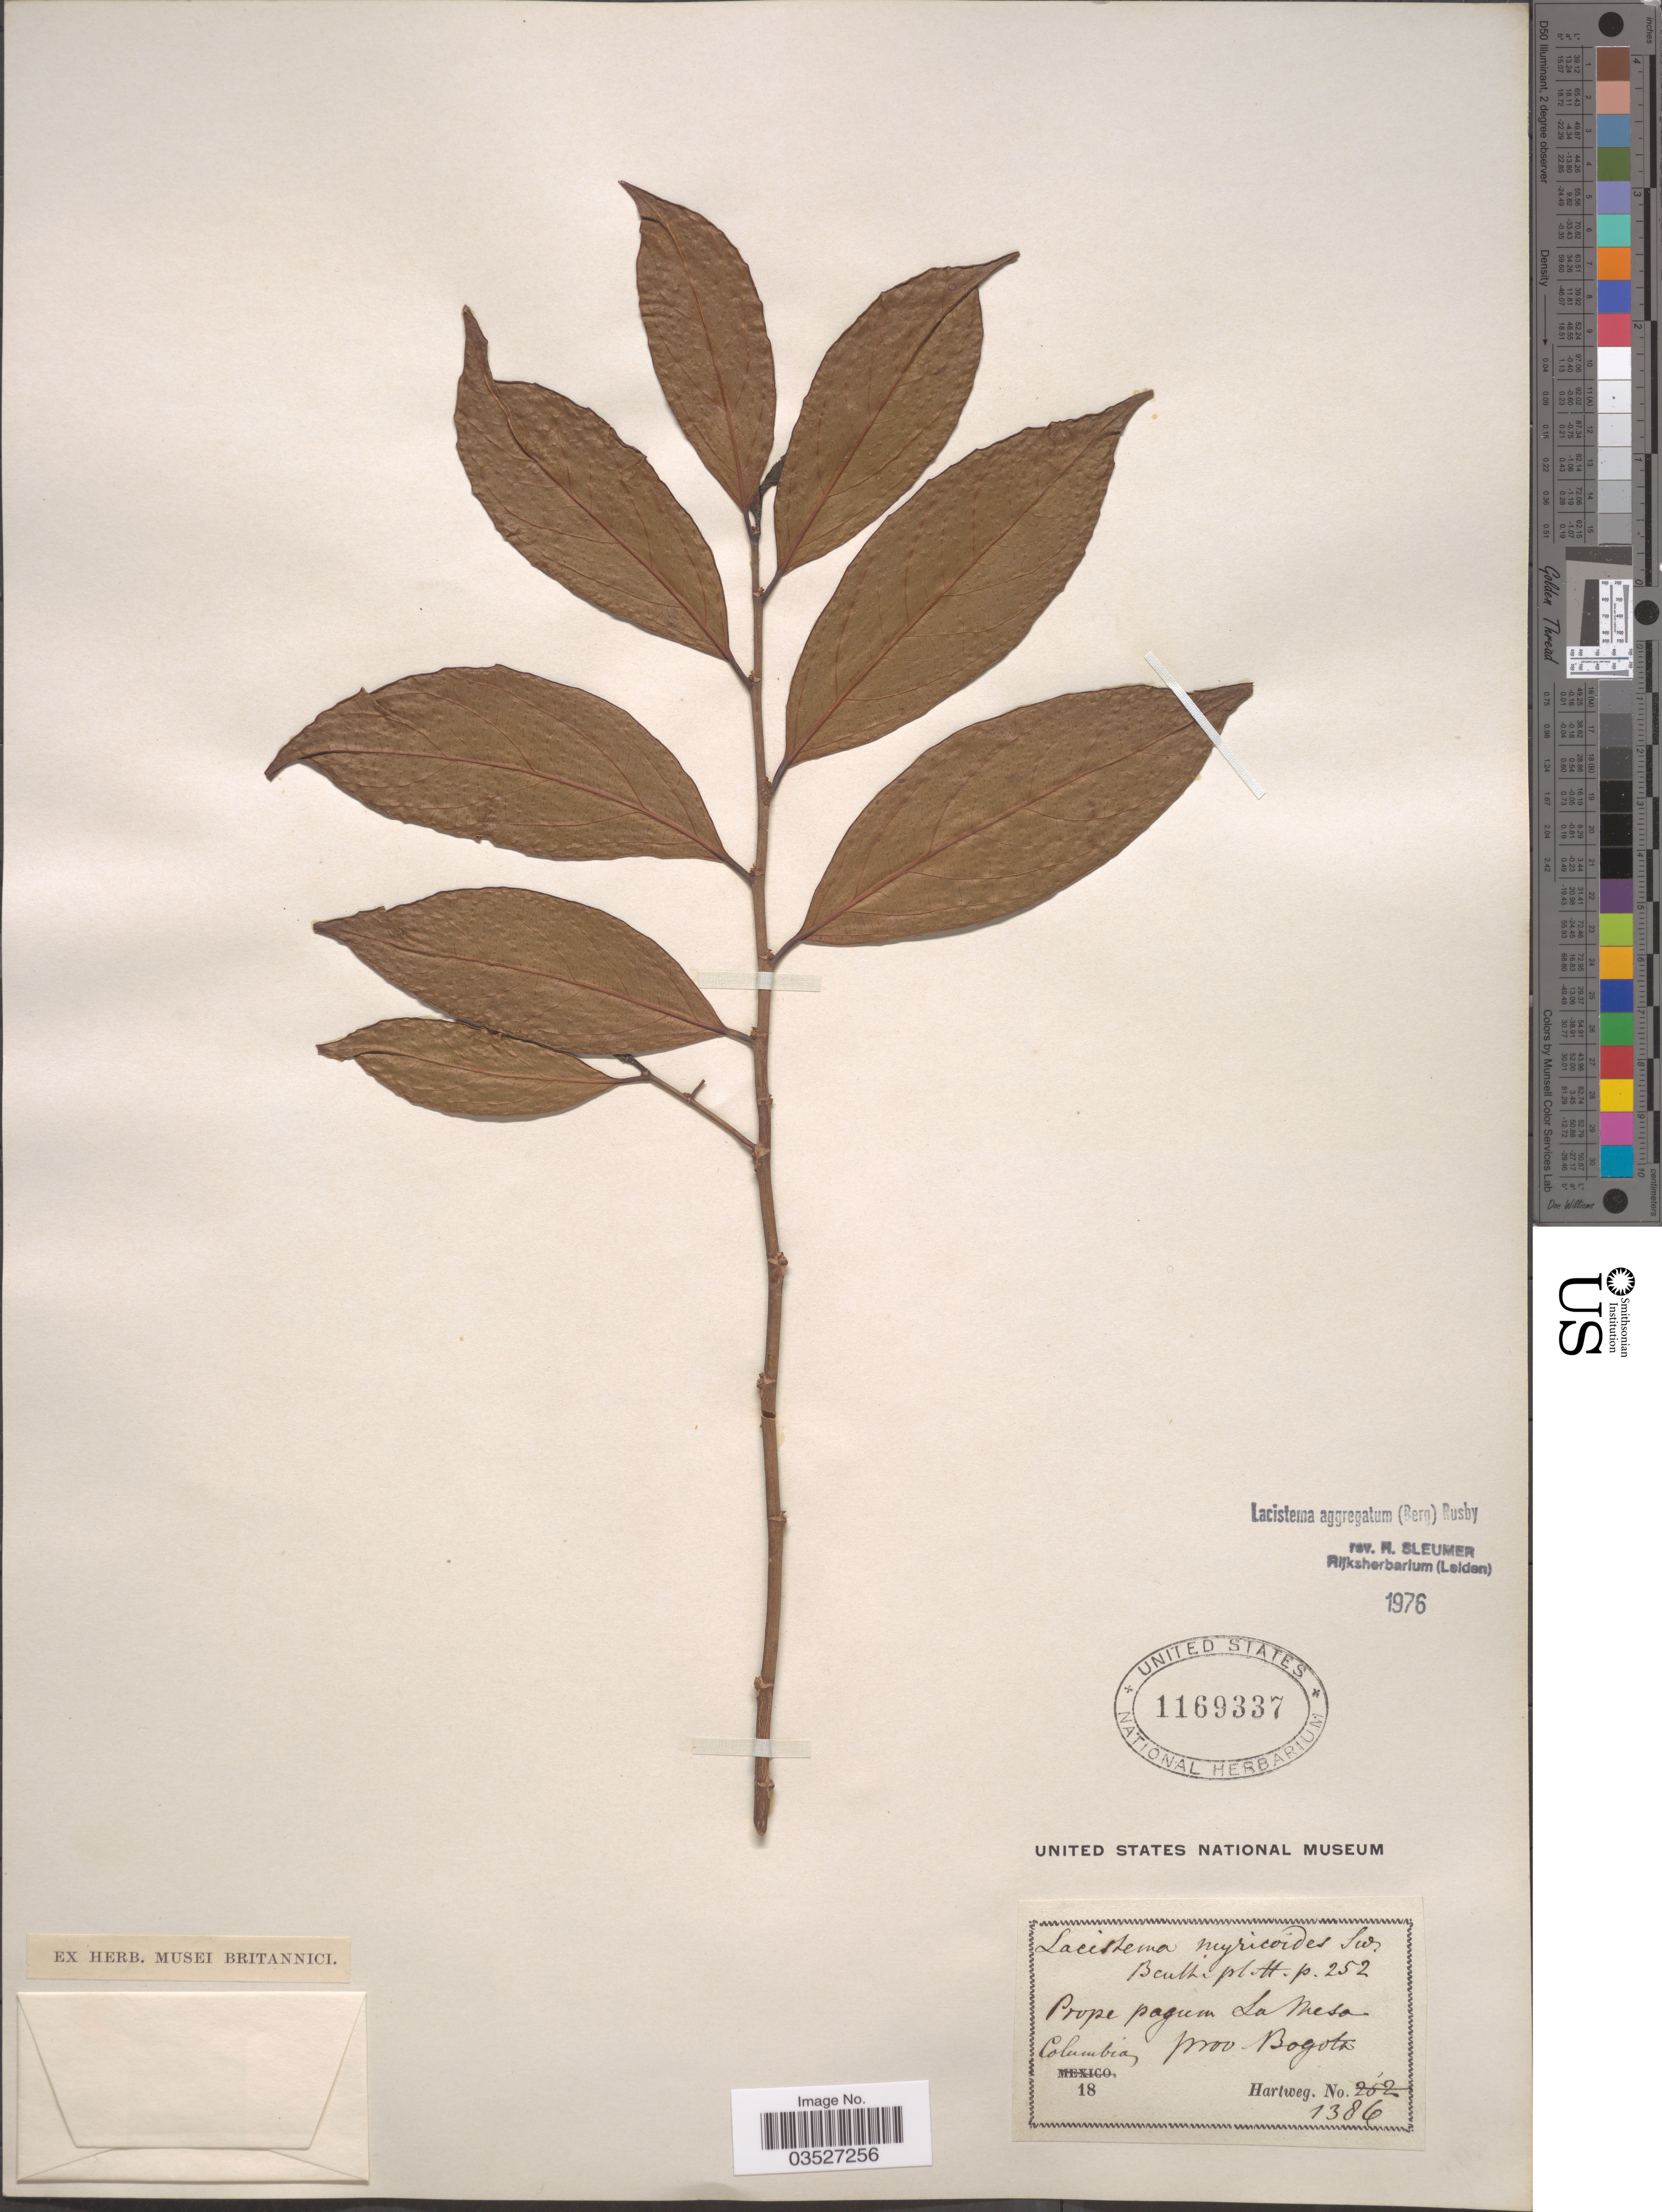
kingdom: Plantae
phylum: Tracheophyta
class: Magnoliopsida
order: Malpighiales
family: Lacistemataceae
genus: Lacistema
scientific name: Lacistema aggregatum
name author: (P.J. Bergius) Rusby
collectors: Hartweg, --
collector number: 1386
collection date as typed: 18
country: Colombia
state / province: Bogota D.C.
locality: Prope pagum La Mesa. Prov. Bogota.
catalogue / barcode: US 1169337